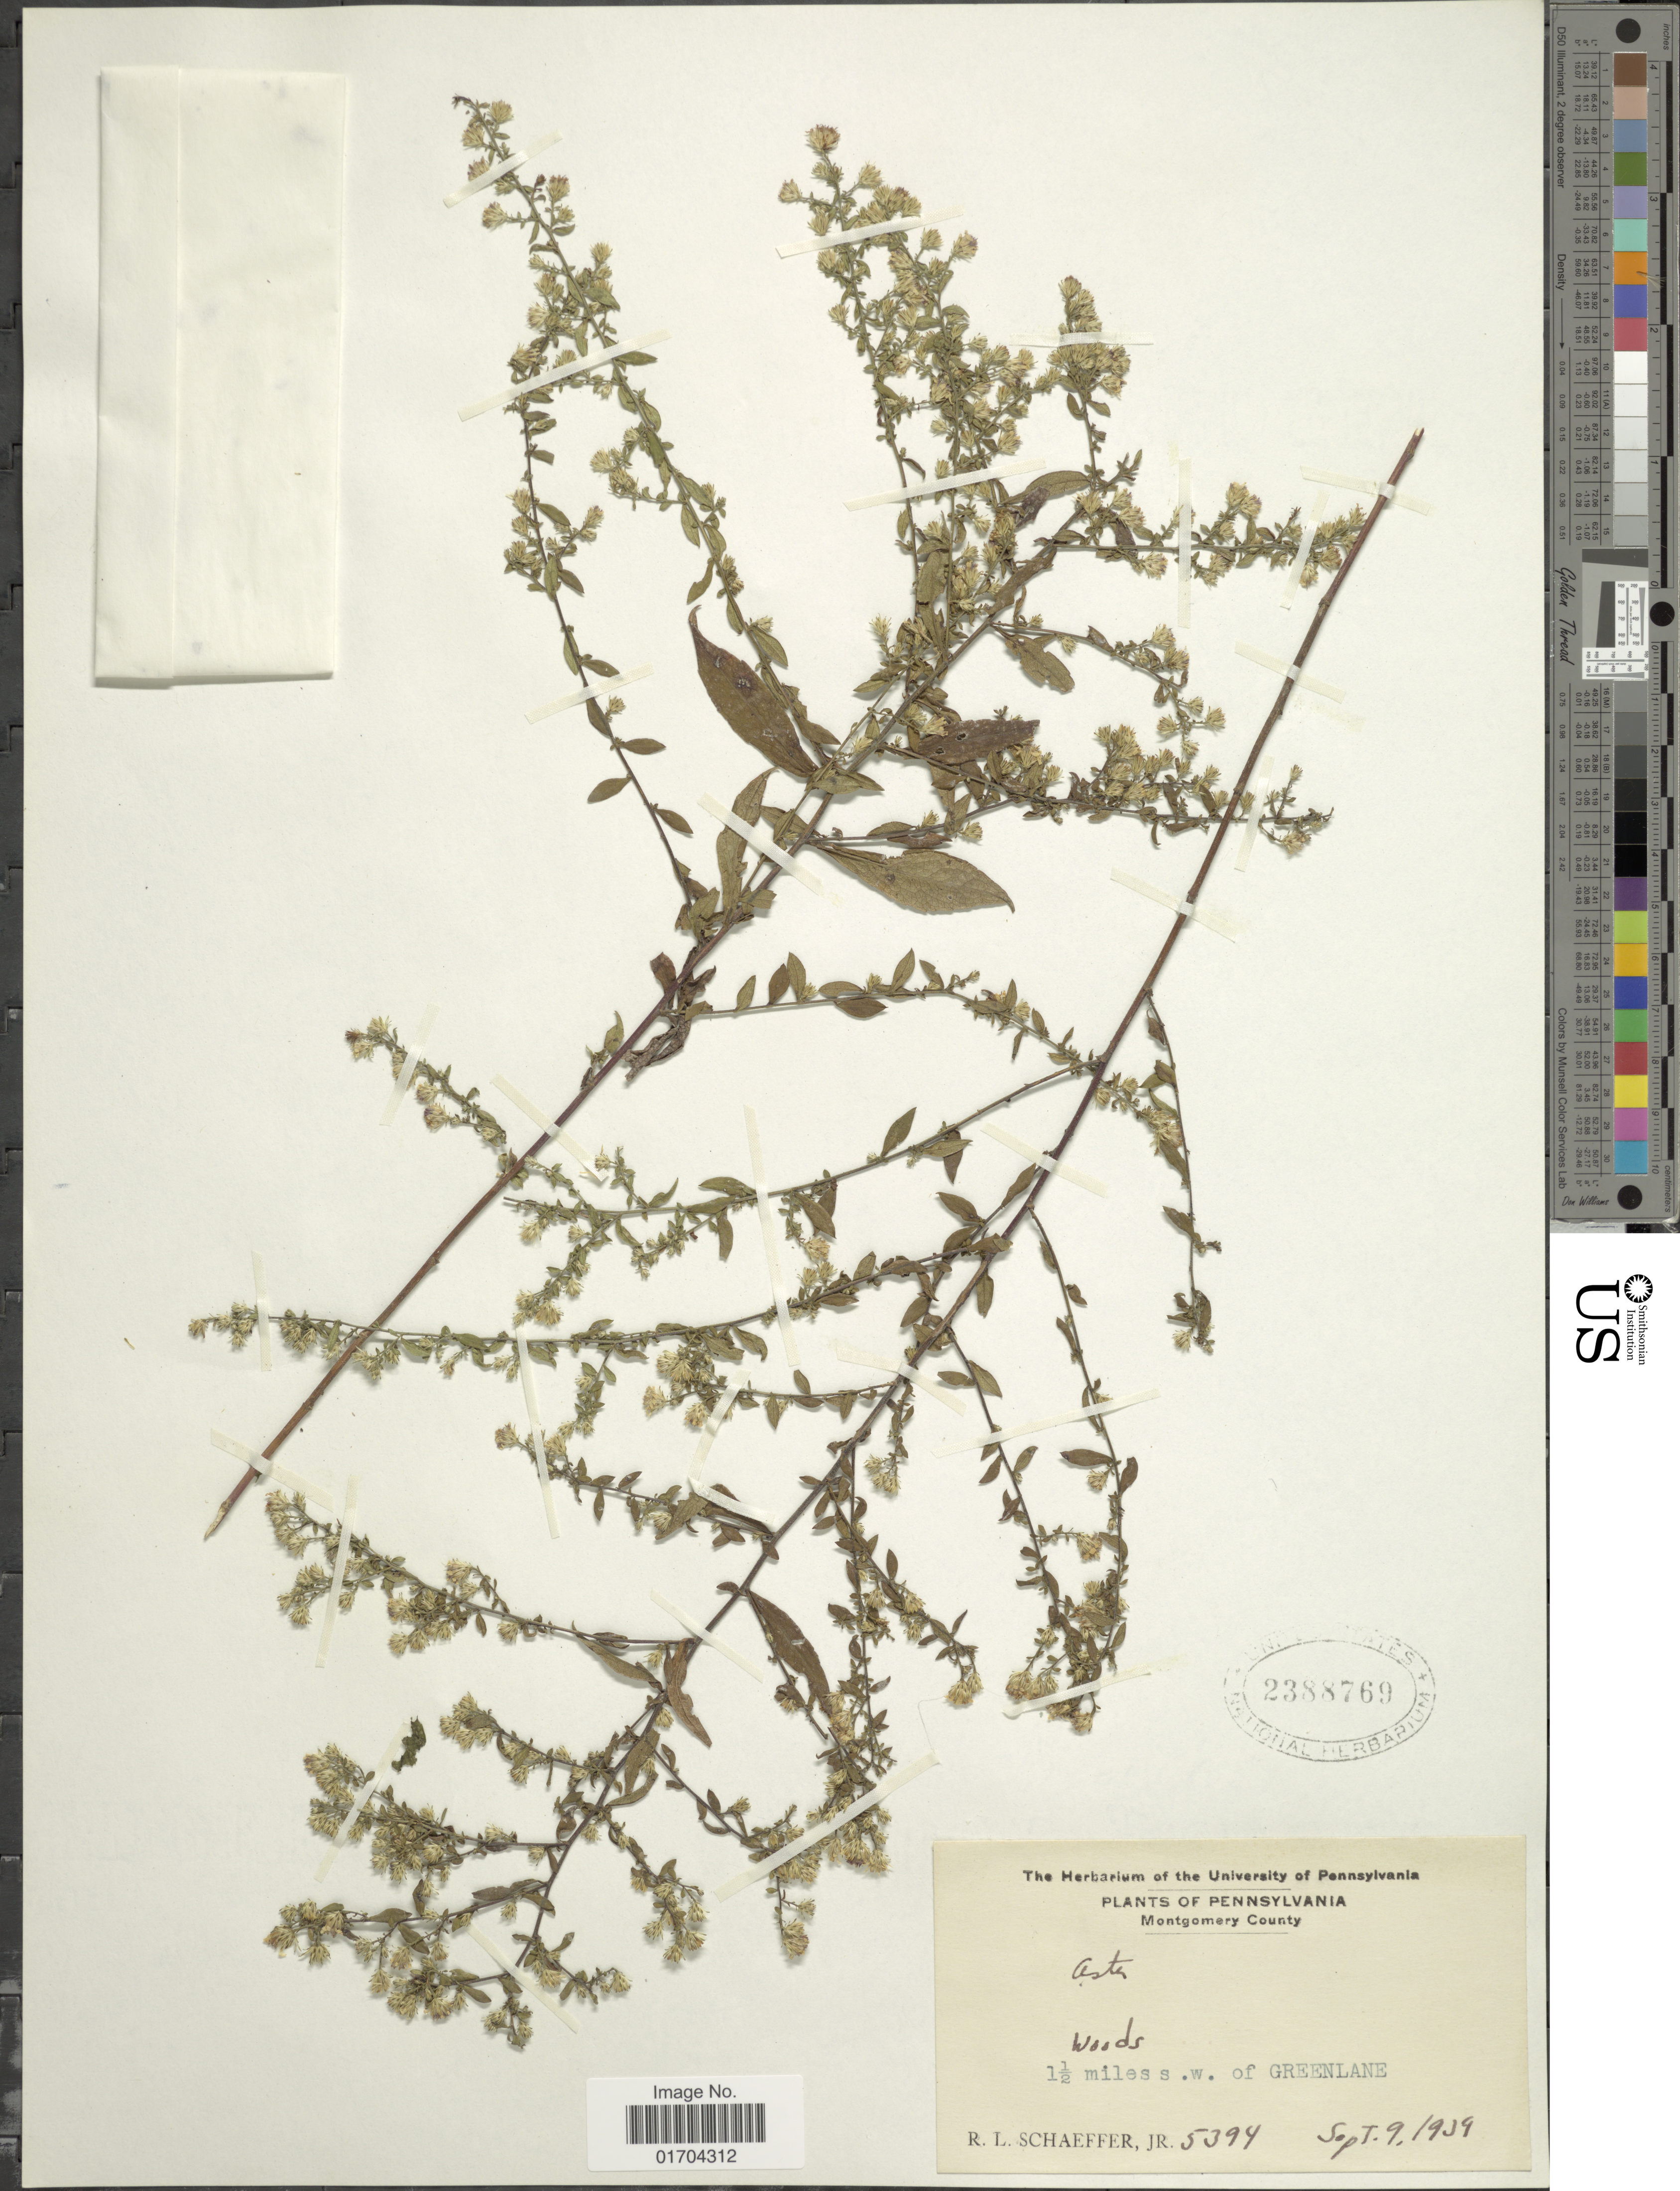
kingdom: Plantae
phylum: Tracheophyta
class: Magnoliopsida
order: Asterales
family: Asteraceae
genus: Symphyotrichum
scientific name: Symphyotrichum sp.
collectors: R. L. Schaeffer Jr.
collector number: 5394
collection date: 1939-09-09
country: United States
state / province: Pennsylvania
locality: Montgomery County, 1 1/2 miles s.w. of Greenland.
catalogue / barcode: US 2388769